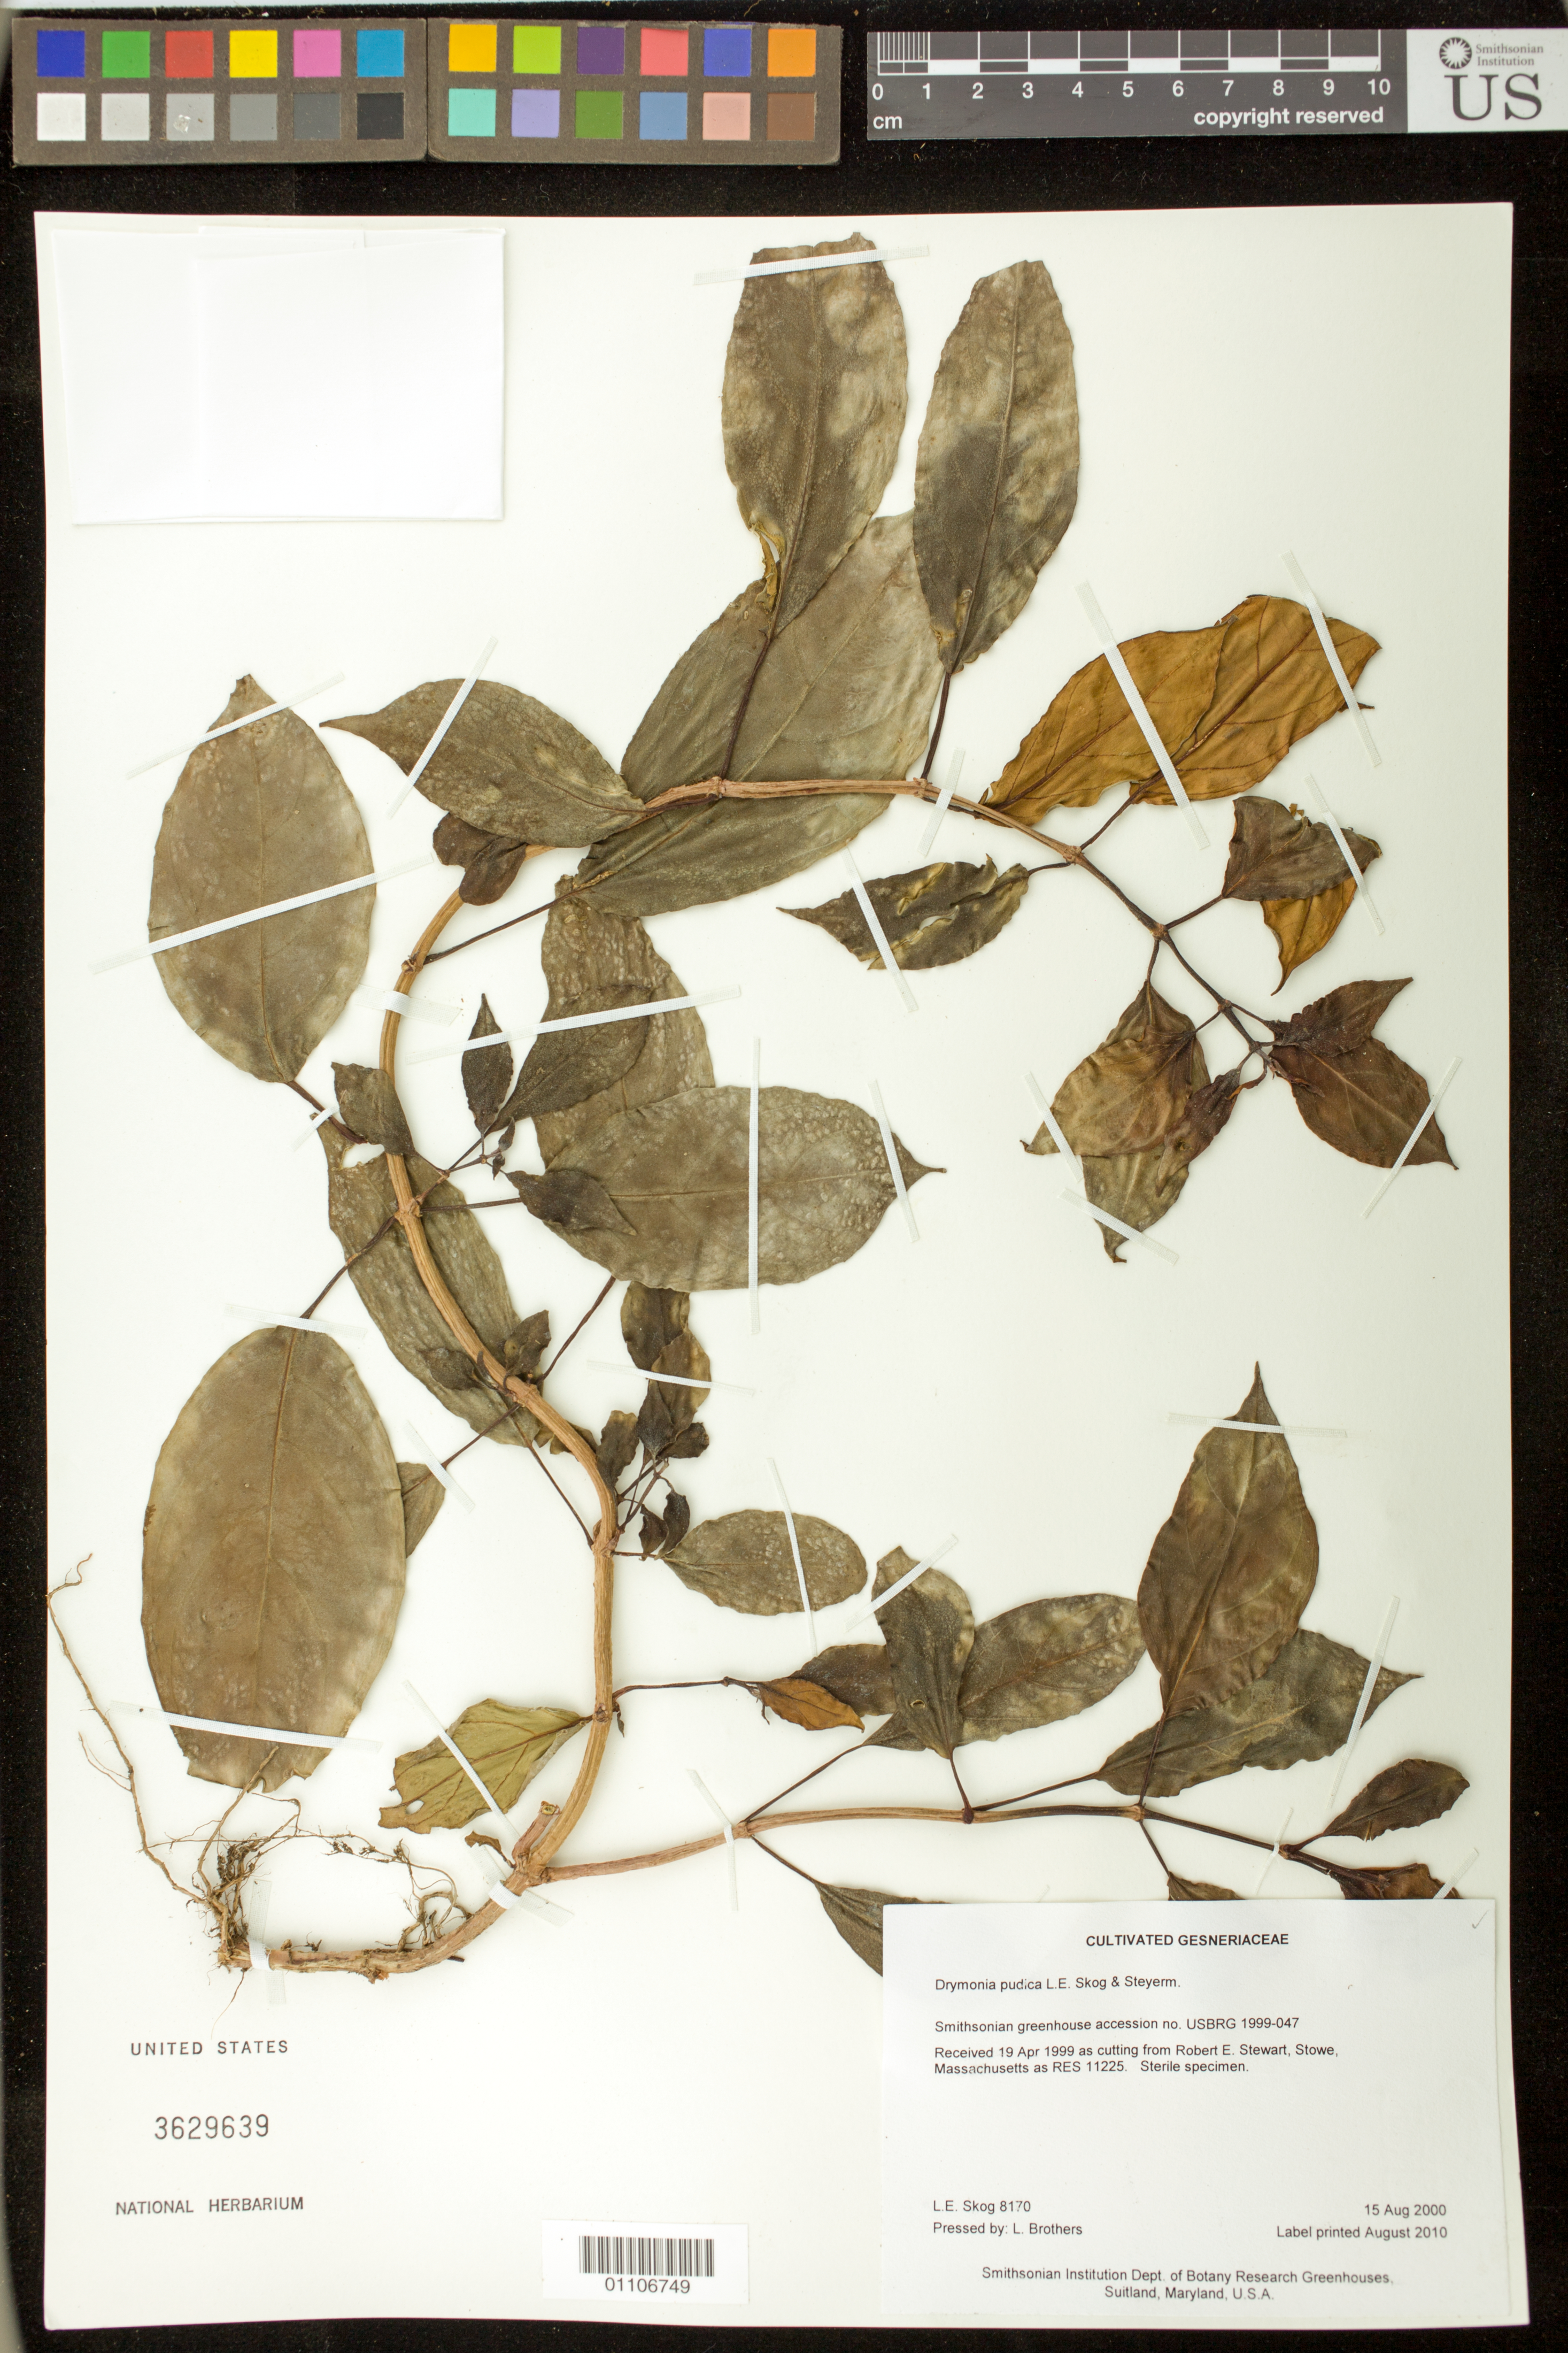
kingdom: Plantae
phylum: Tracheophyta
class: Magnoliopsida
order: Lamiales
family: Gesneriaceae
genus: Drymonia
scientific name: Drymonia pudica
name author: L.E. Skog & Steyerm.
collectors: L. E. Skog & L. Brothers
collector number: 8170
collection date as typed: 15 Aug 2000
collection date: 2000-08-15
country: United States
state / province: Maryland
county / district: Prince George's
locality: Smithsonian Institution Dept. of Botany Research Greenhouses, Suitland, Maryland, U.S.A.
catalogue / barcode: US 3629639